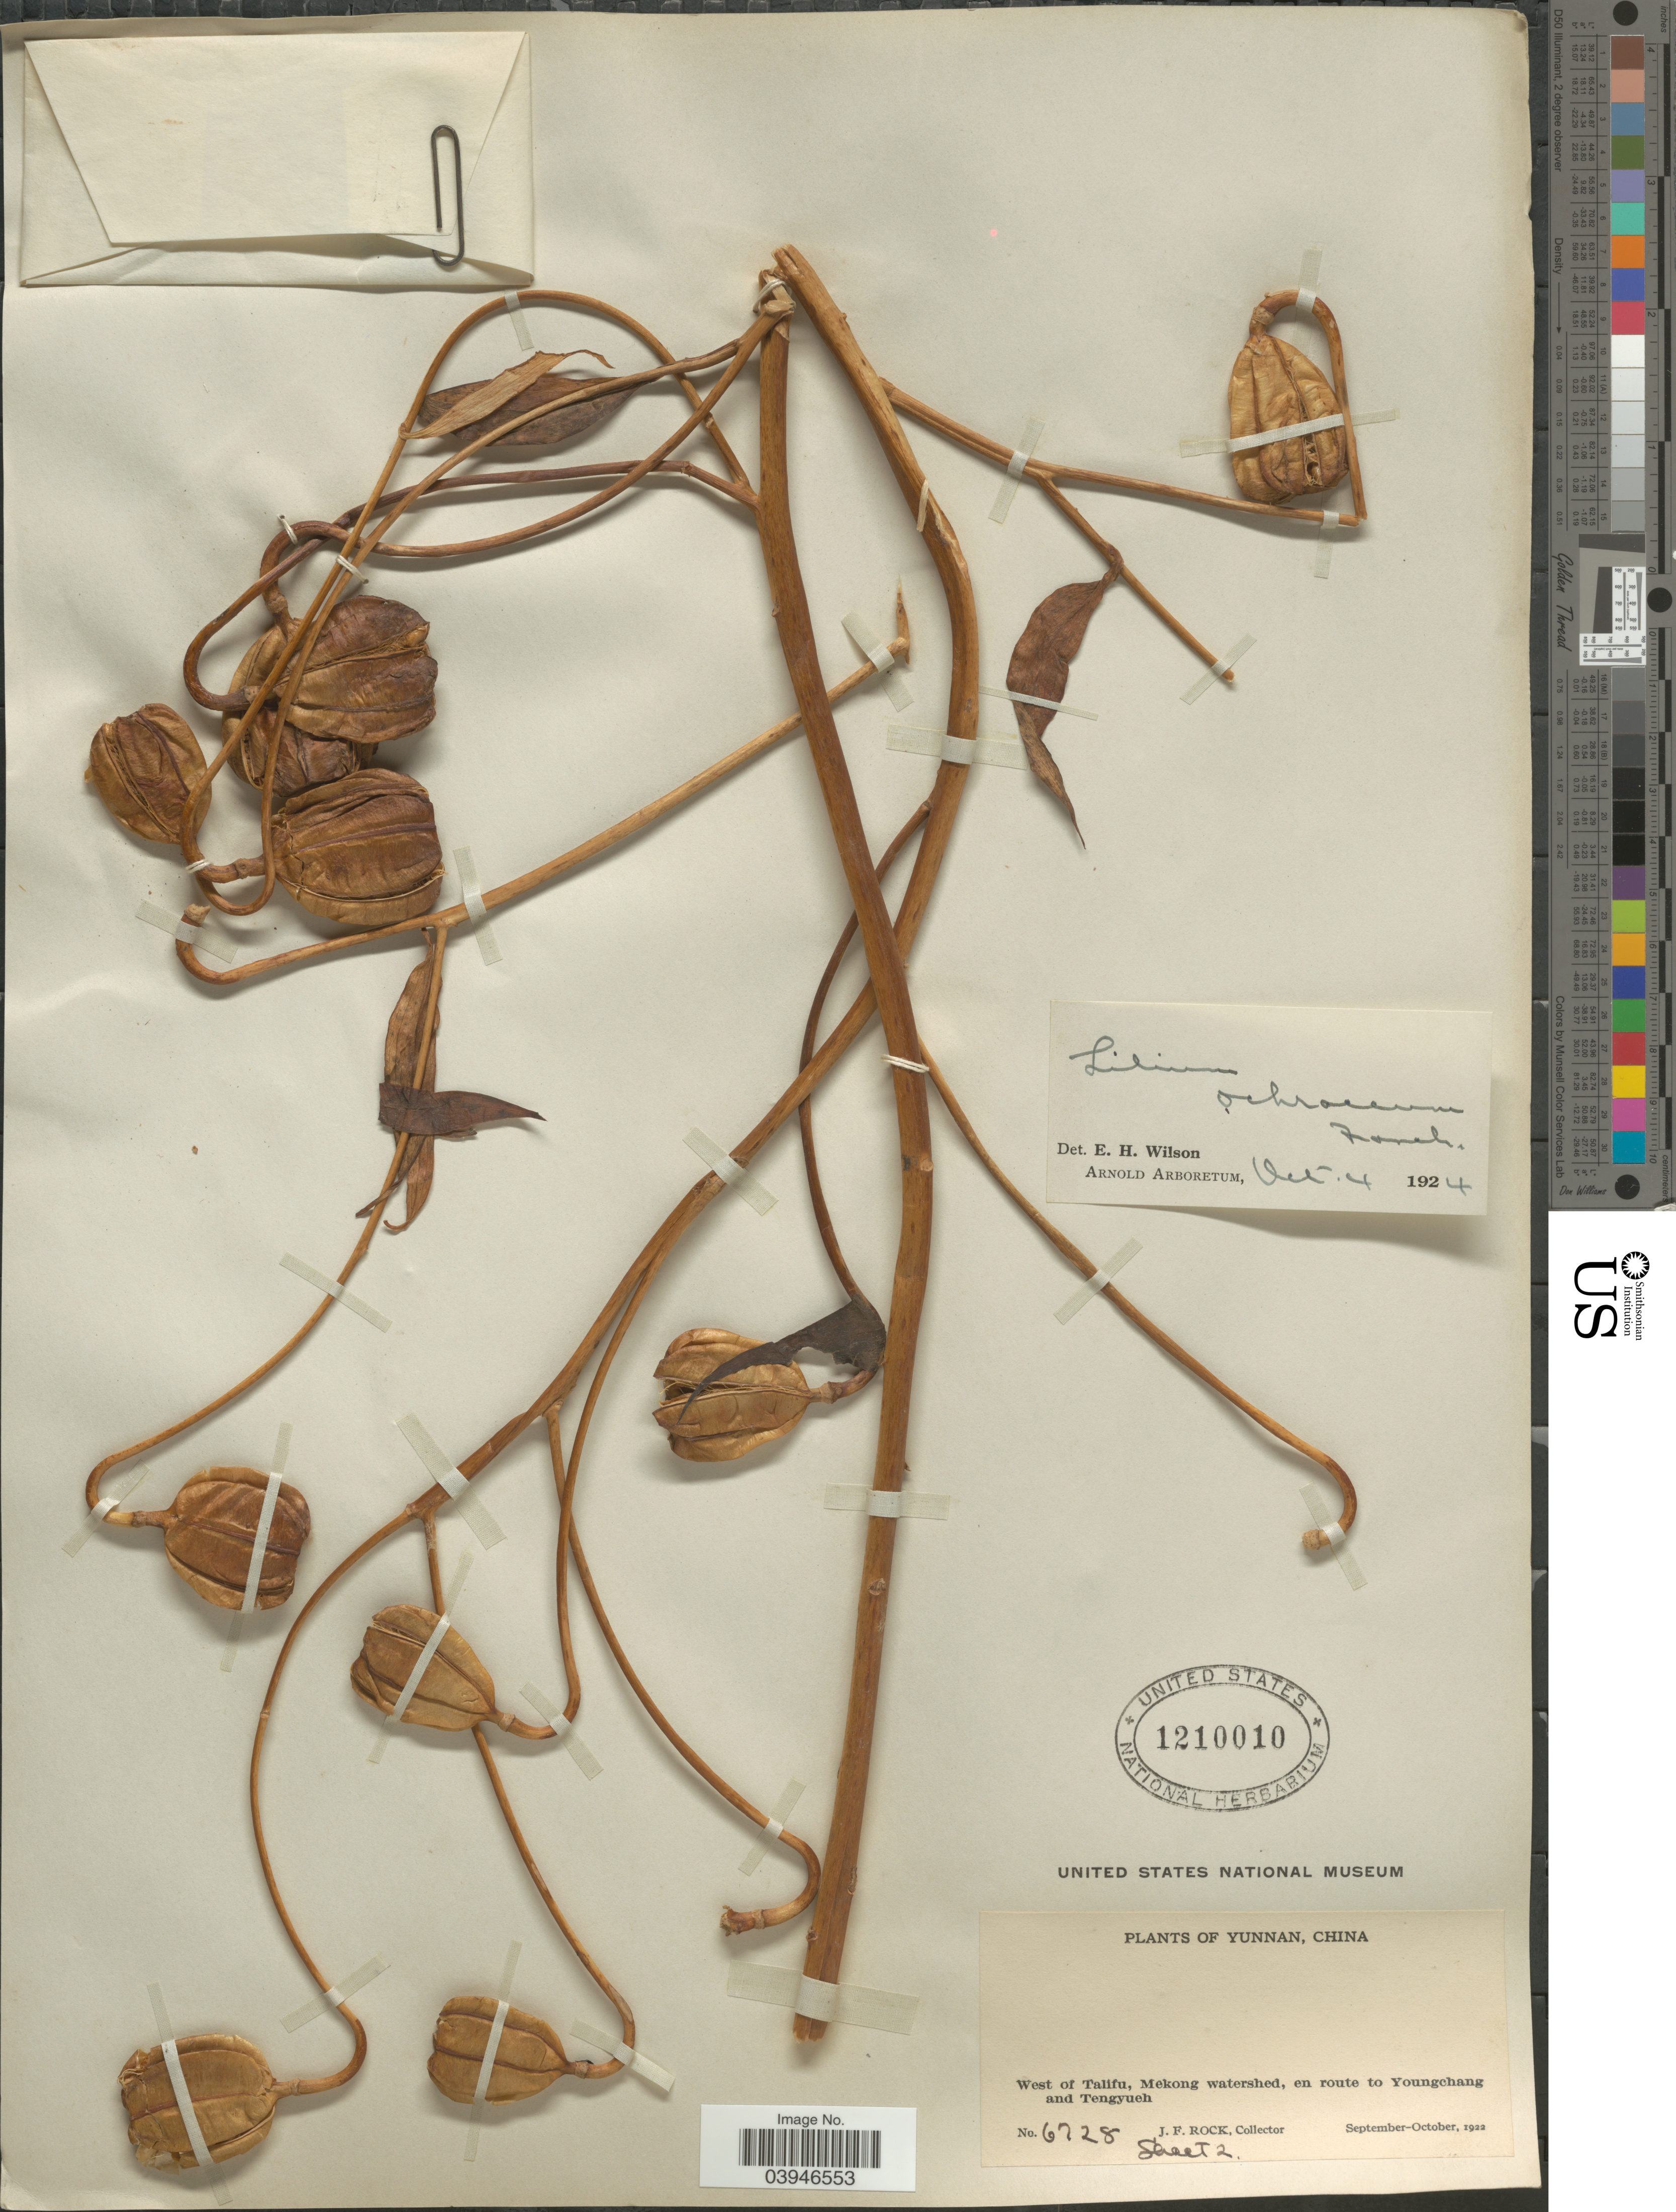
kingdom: Plantae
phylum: Tracheophyta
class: Liliopsida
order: Liliales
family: Liliaceae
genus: Lilium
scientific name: Lilium ochraceum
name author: Franch.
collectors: J. Rock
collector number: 6728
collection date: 1922-09/1922-10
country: China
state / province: Yunnan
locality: West Talifu, Mekong watershed, en route to Youngchang and Tengyueh.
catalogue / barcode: US 1210010